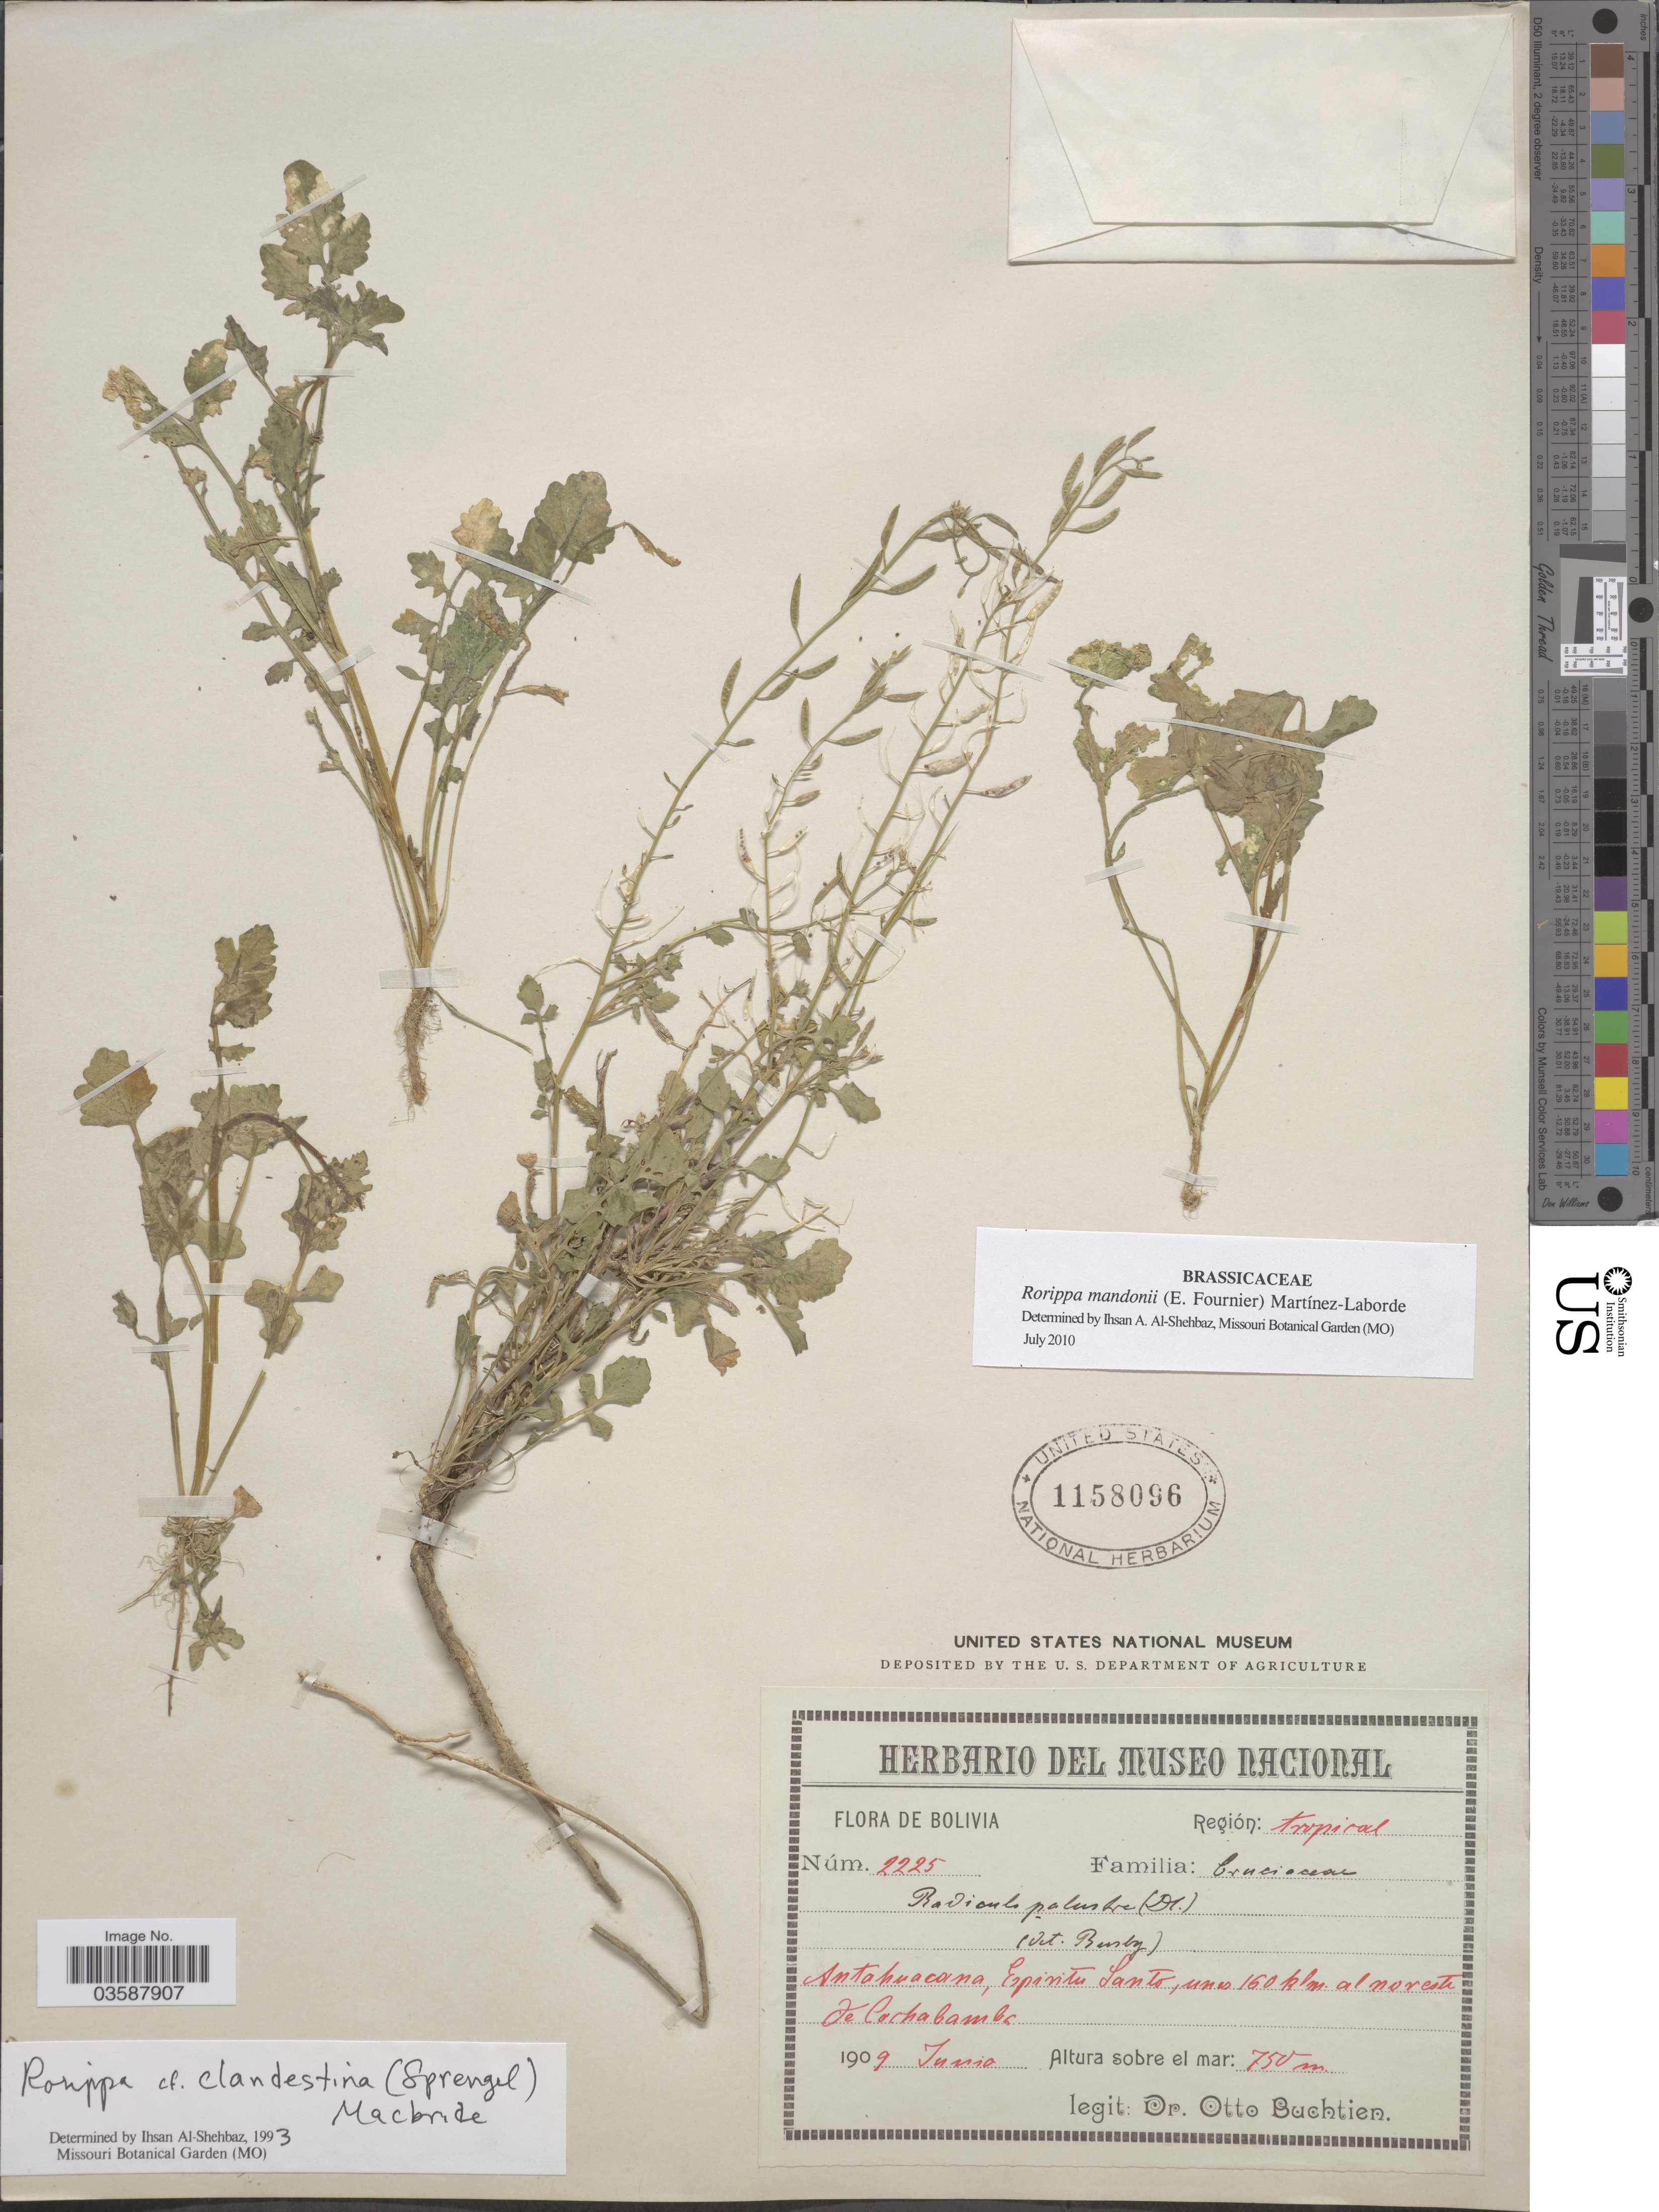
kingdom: Plantae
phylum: Tracheophyta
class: Magnoliopsida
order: Brassicales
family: Brassicaceae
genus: Rorippa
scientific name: Rorippa mandonii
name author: (E. Fourn.) Martinez-Laborde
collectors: O. Buchtien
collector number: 2225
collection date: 1909-06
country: Bolivia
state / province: Cochabamba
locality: Región: tropical. Antahuacana, Espiritu Santo, unes 160 klm. al noreste de Cochabamba.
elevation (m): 750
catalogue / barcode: US 1158096